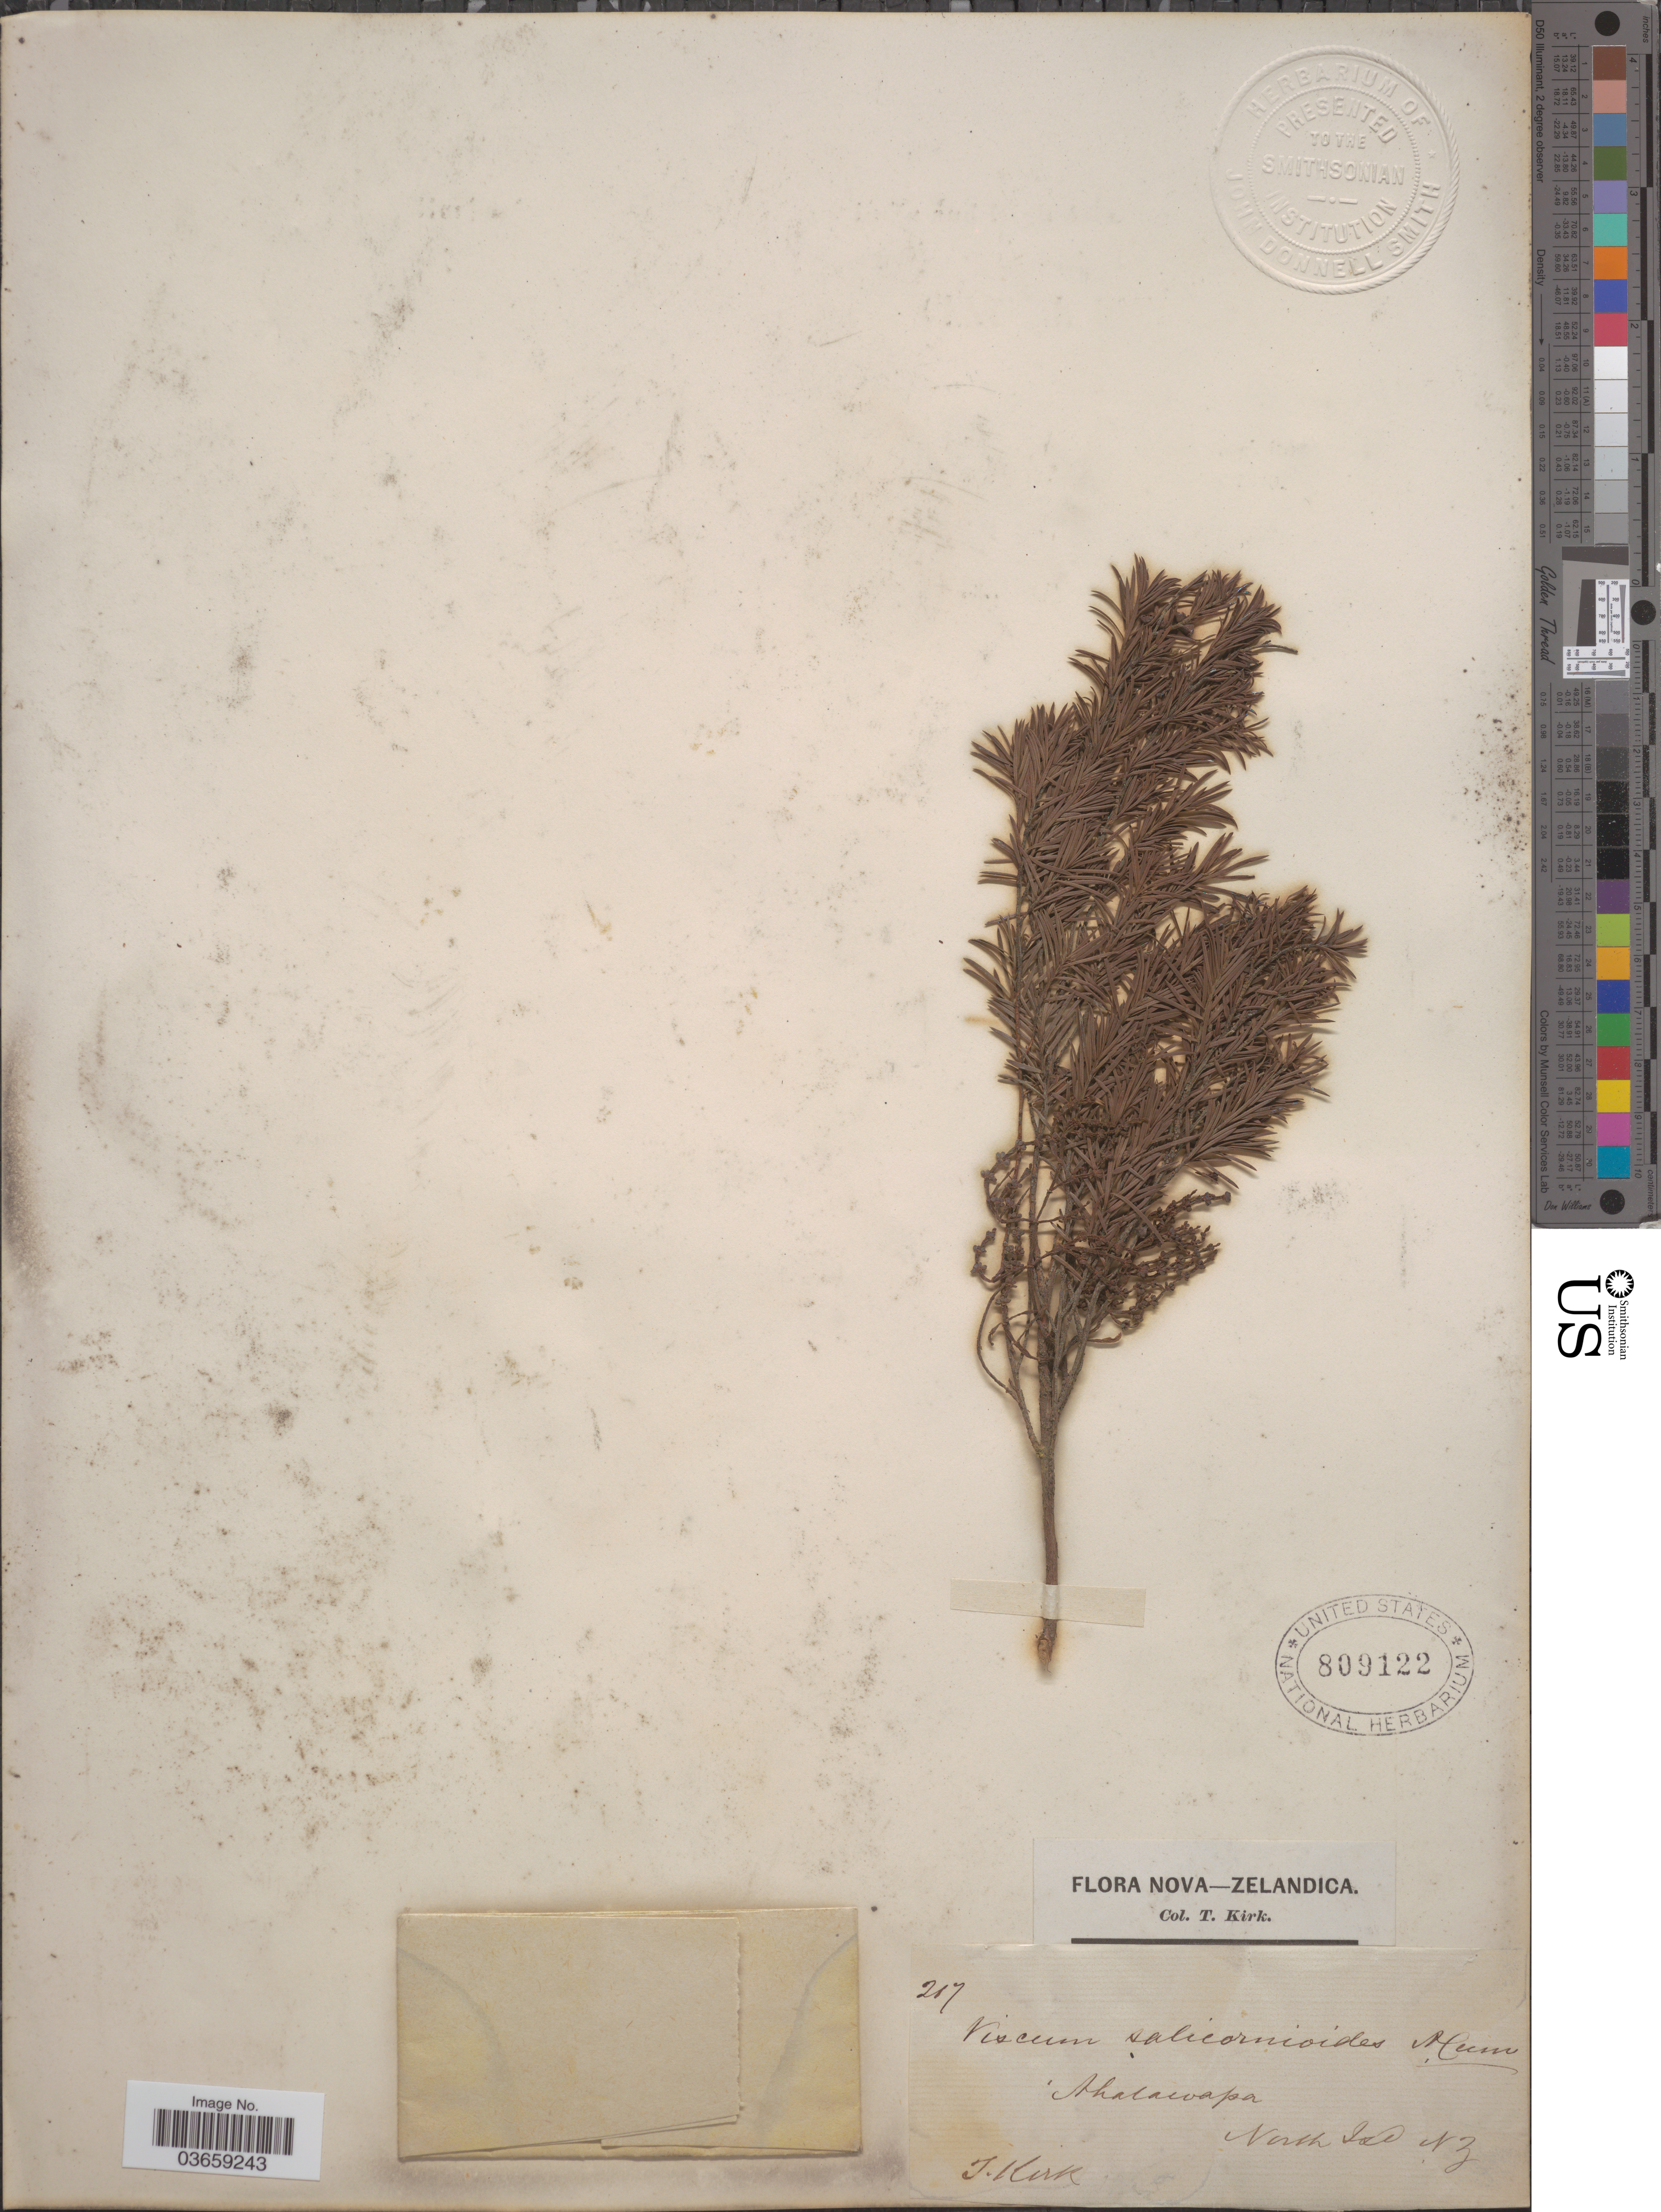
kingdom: Plantae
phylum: Tracheophyta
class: Magnoliopsida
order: Santalales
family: Viscaceae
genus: Viscum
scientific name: Viscum salicornioides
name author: A. Cunn.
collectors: T. Kirk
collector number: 217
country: New Zealand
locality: Ahatawapa, North Isd.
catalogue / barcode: US 809122